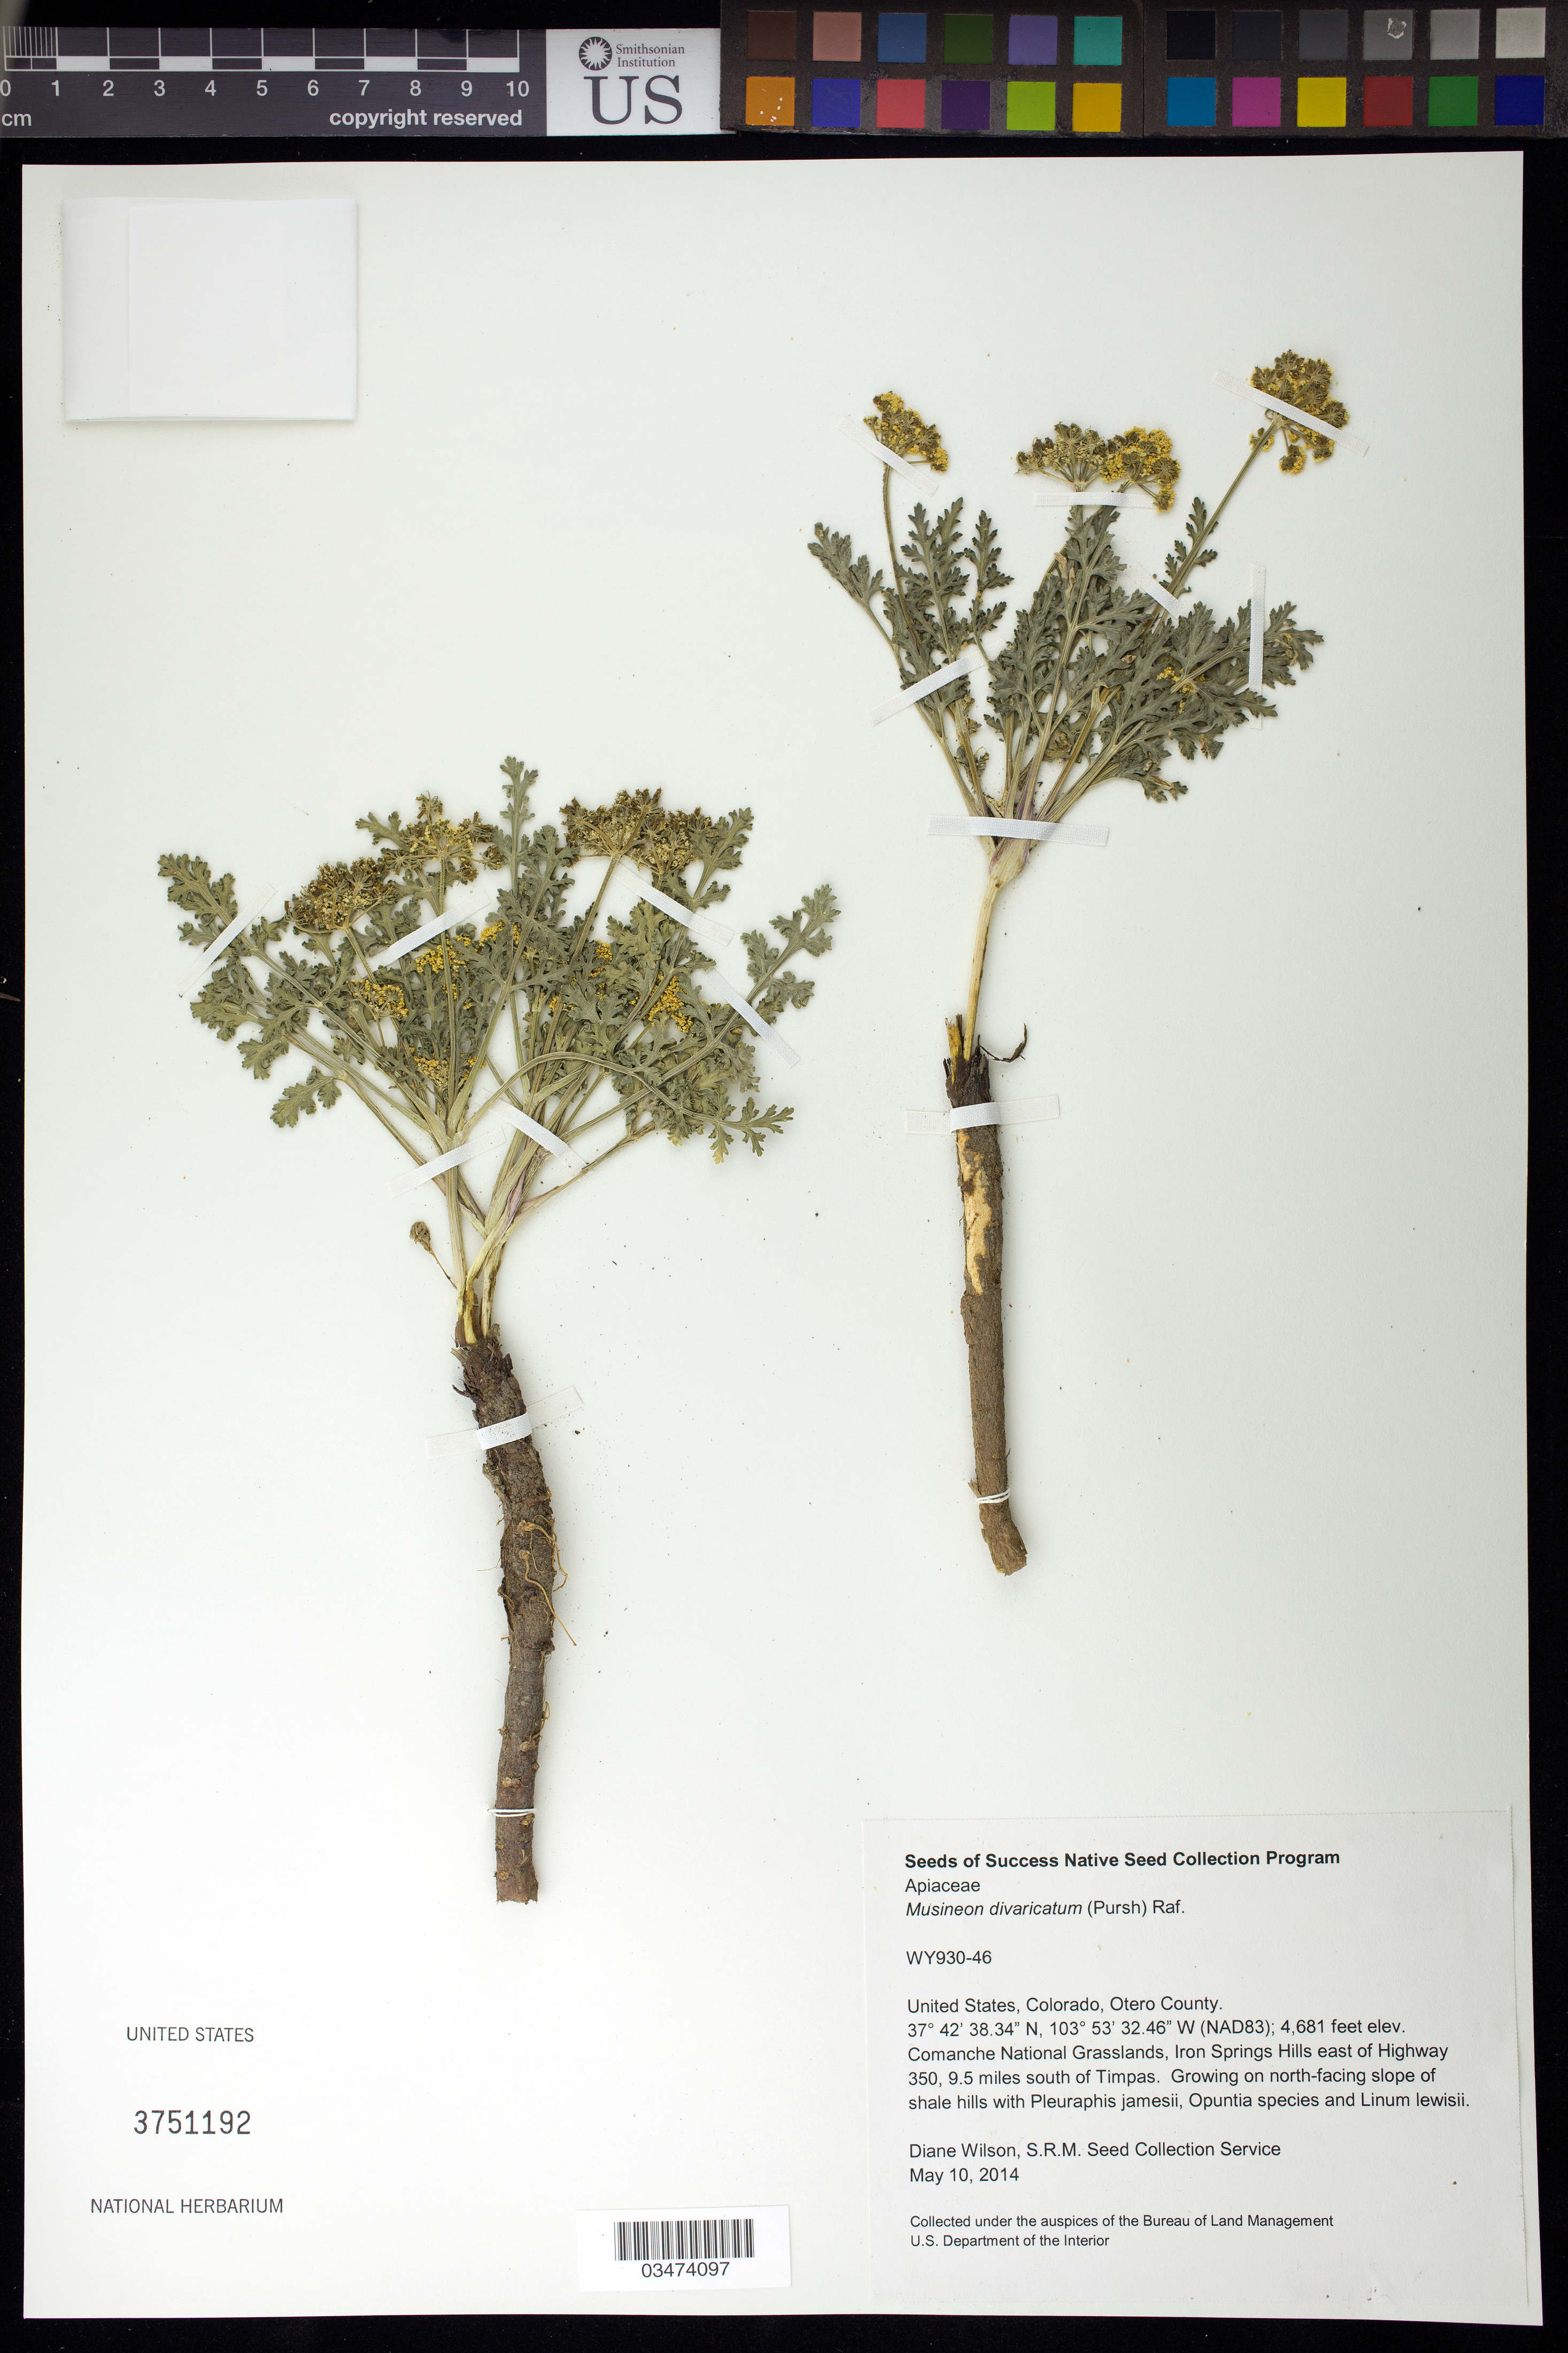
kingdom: Plantae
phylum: Tracheophyta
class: Magnoliopsida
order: Apiales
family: Apiaceae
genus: Musineon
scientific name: Musineon divaricatum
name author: (Pursh) Nutt.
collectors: D. Wilson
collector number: WY930-46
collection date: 2014-05-10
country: United States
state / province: Colorado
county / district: Otero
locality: Comanche National Grasslands. Iron Springs Hills E of Hwy 350, 9.5 miles S of Timpas.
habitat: Growing with Pleuraphis jamesii, Opuntia sp, Linum lewisii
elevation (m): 1427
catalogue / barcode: US 3751192